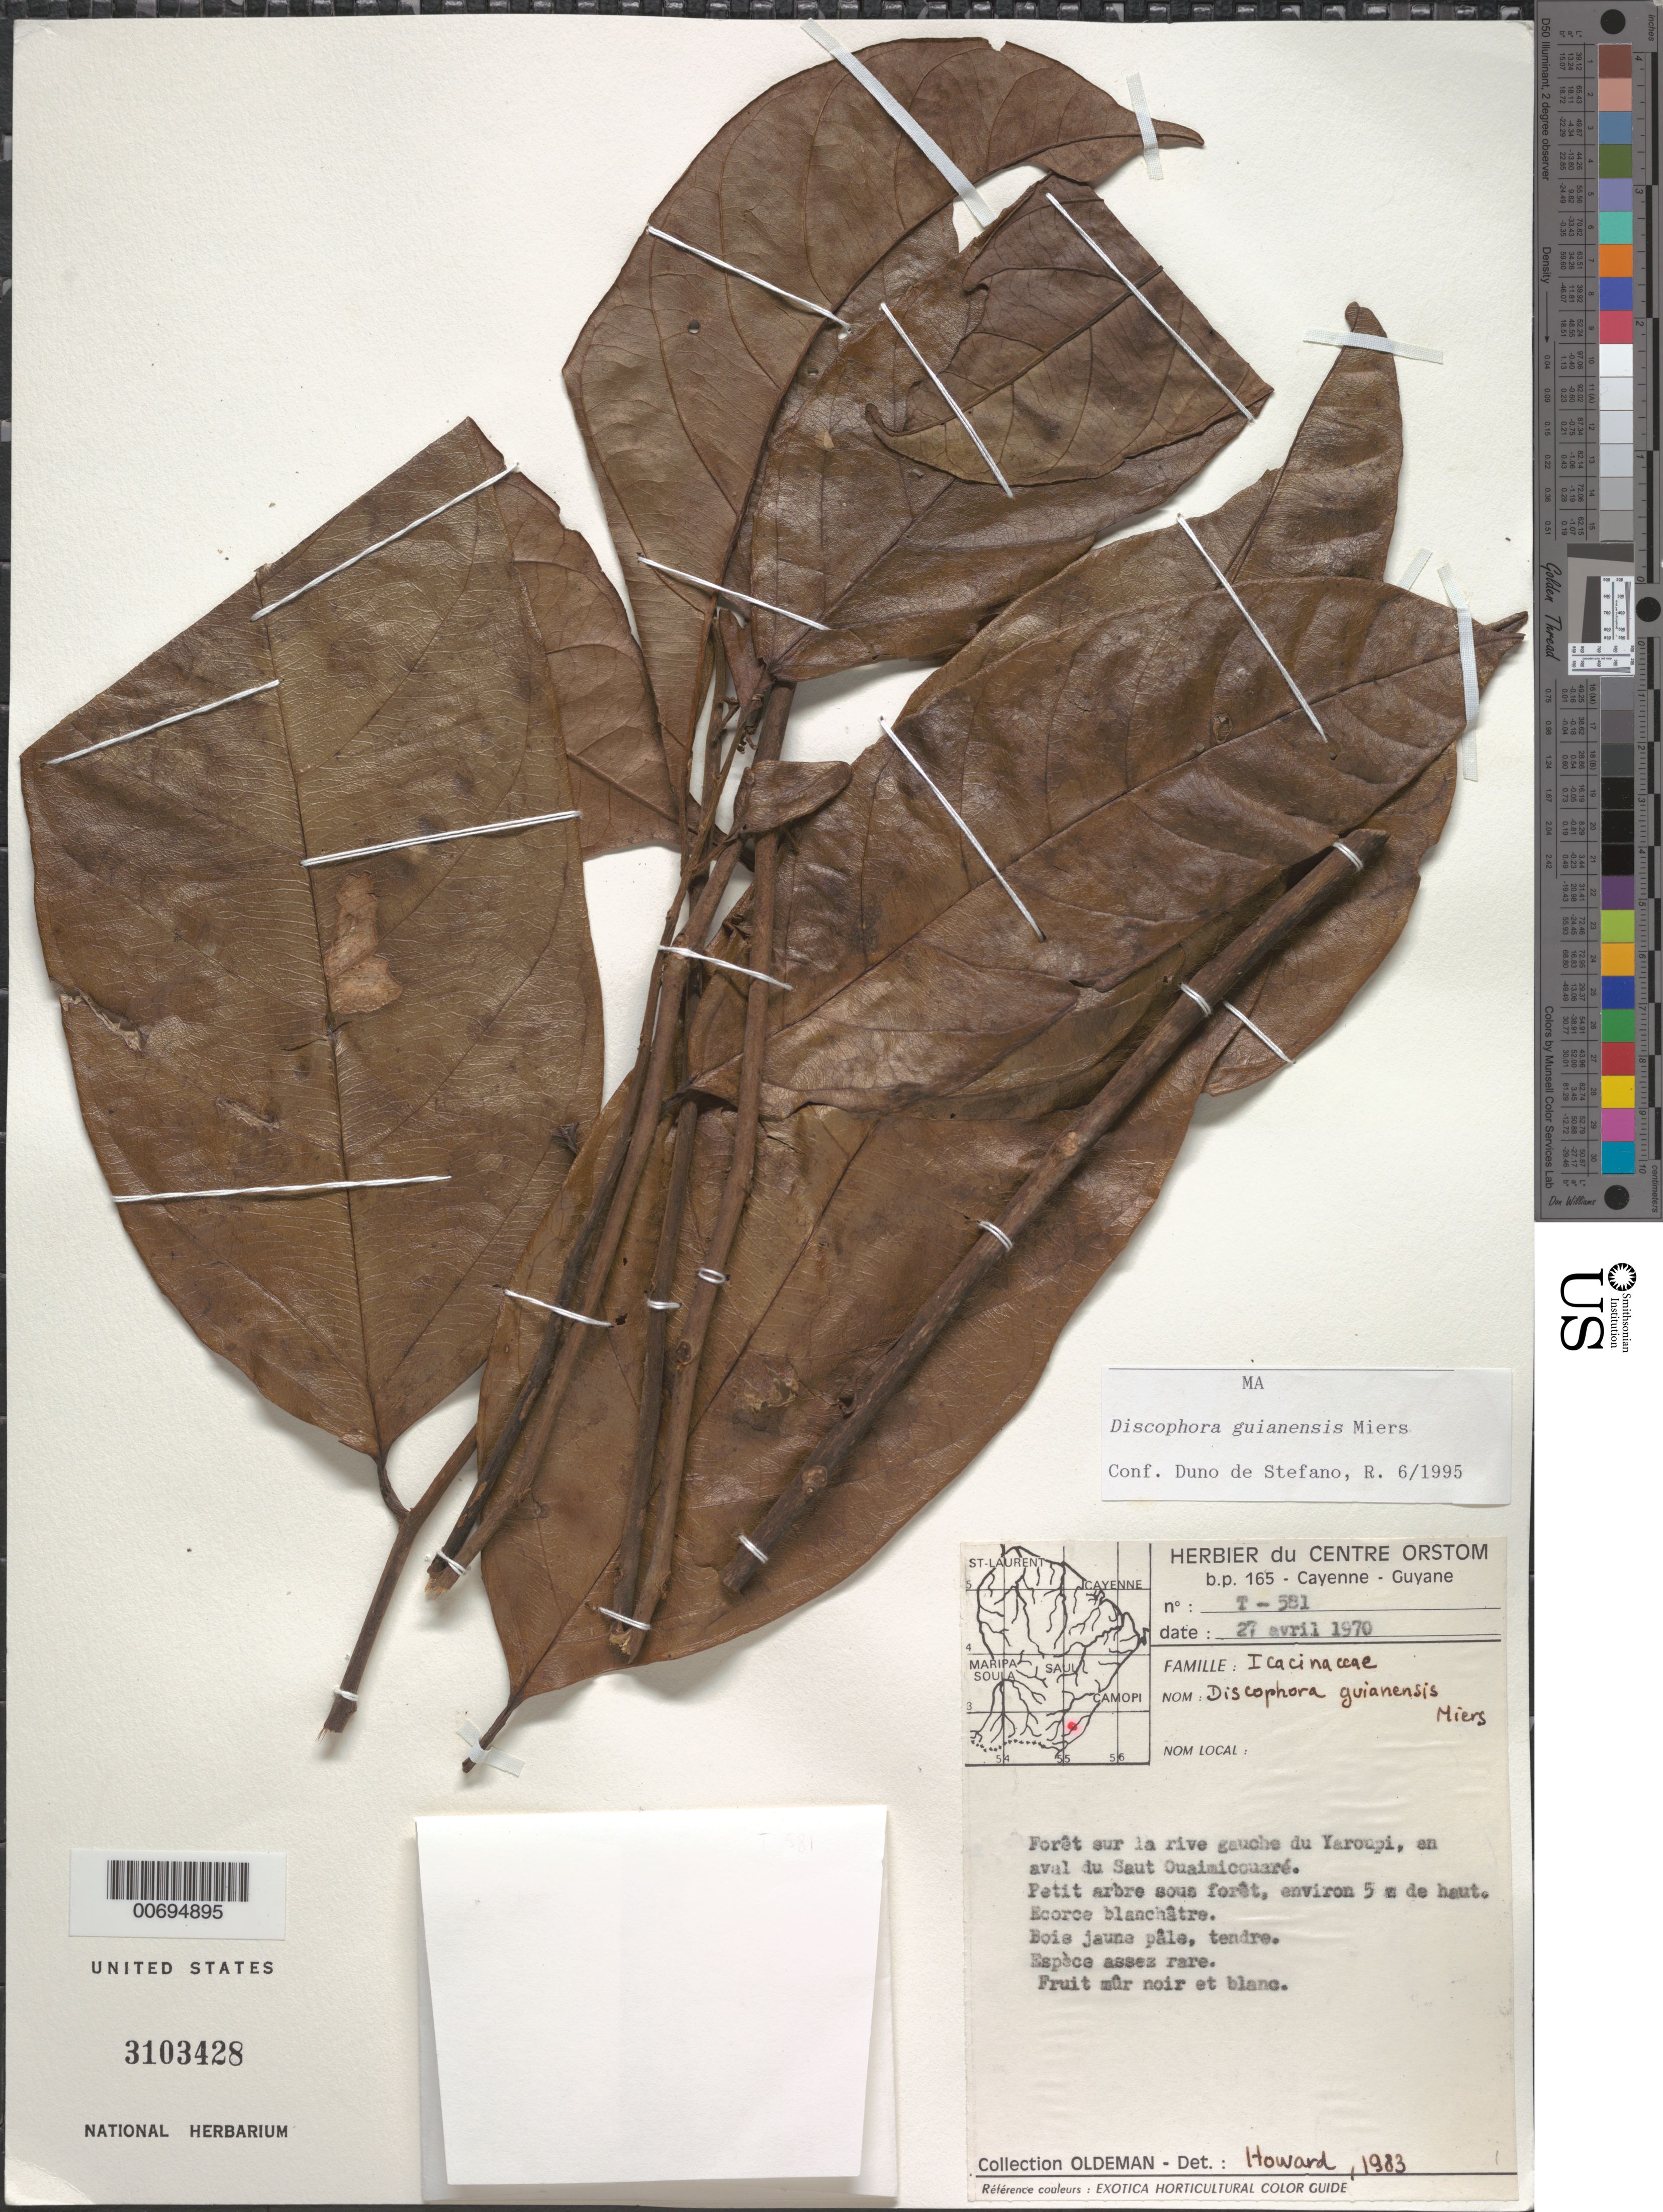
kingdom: Plantae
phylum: Tracheophyta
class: Magnoliopsida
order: Cardiopteridales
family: Stemonuraceae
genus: Discophora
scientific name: Discophora guianensis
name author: Miers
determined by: Duno de Stefano, R.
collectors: R. Oldeman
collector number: T 581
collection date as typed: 27-Apr-70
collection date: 1970-04-27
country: French Guiana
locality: Rivière Yaroupi, en aval du Saut Ouaimicouaré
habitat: Forest along river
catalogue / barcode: US 3103428